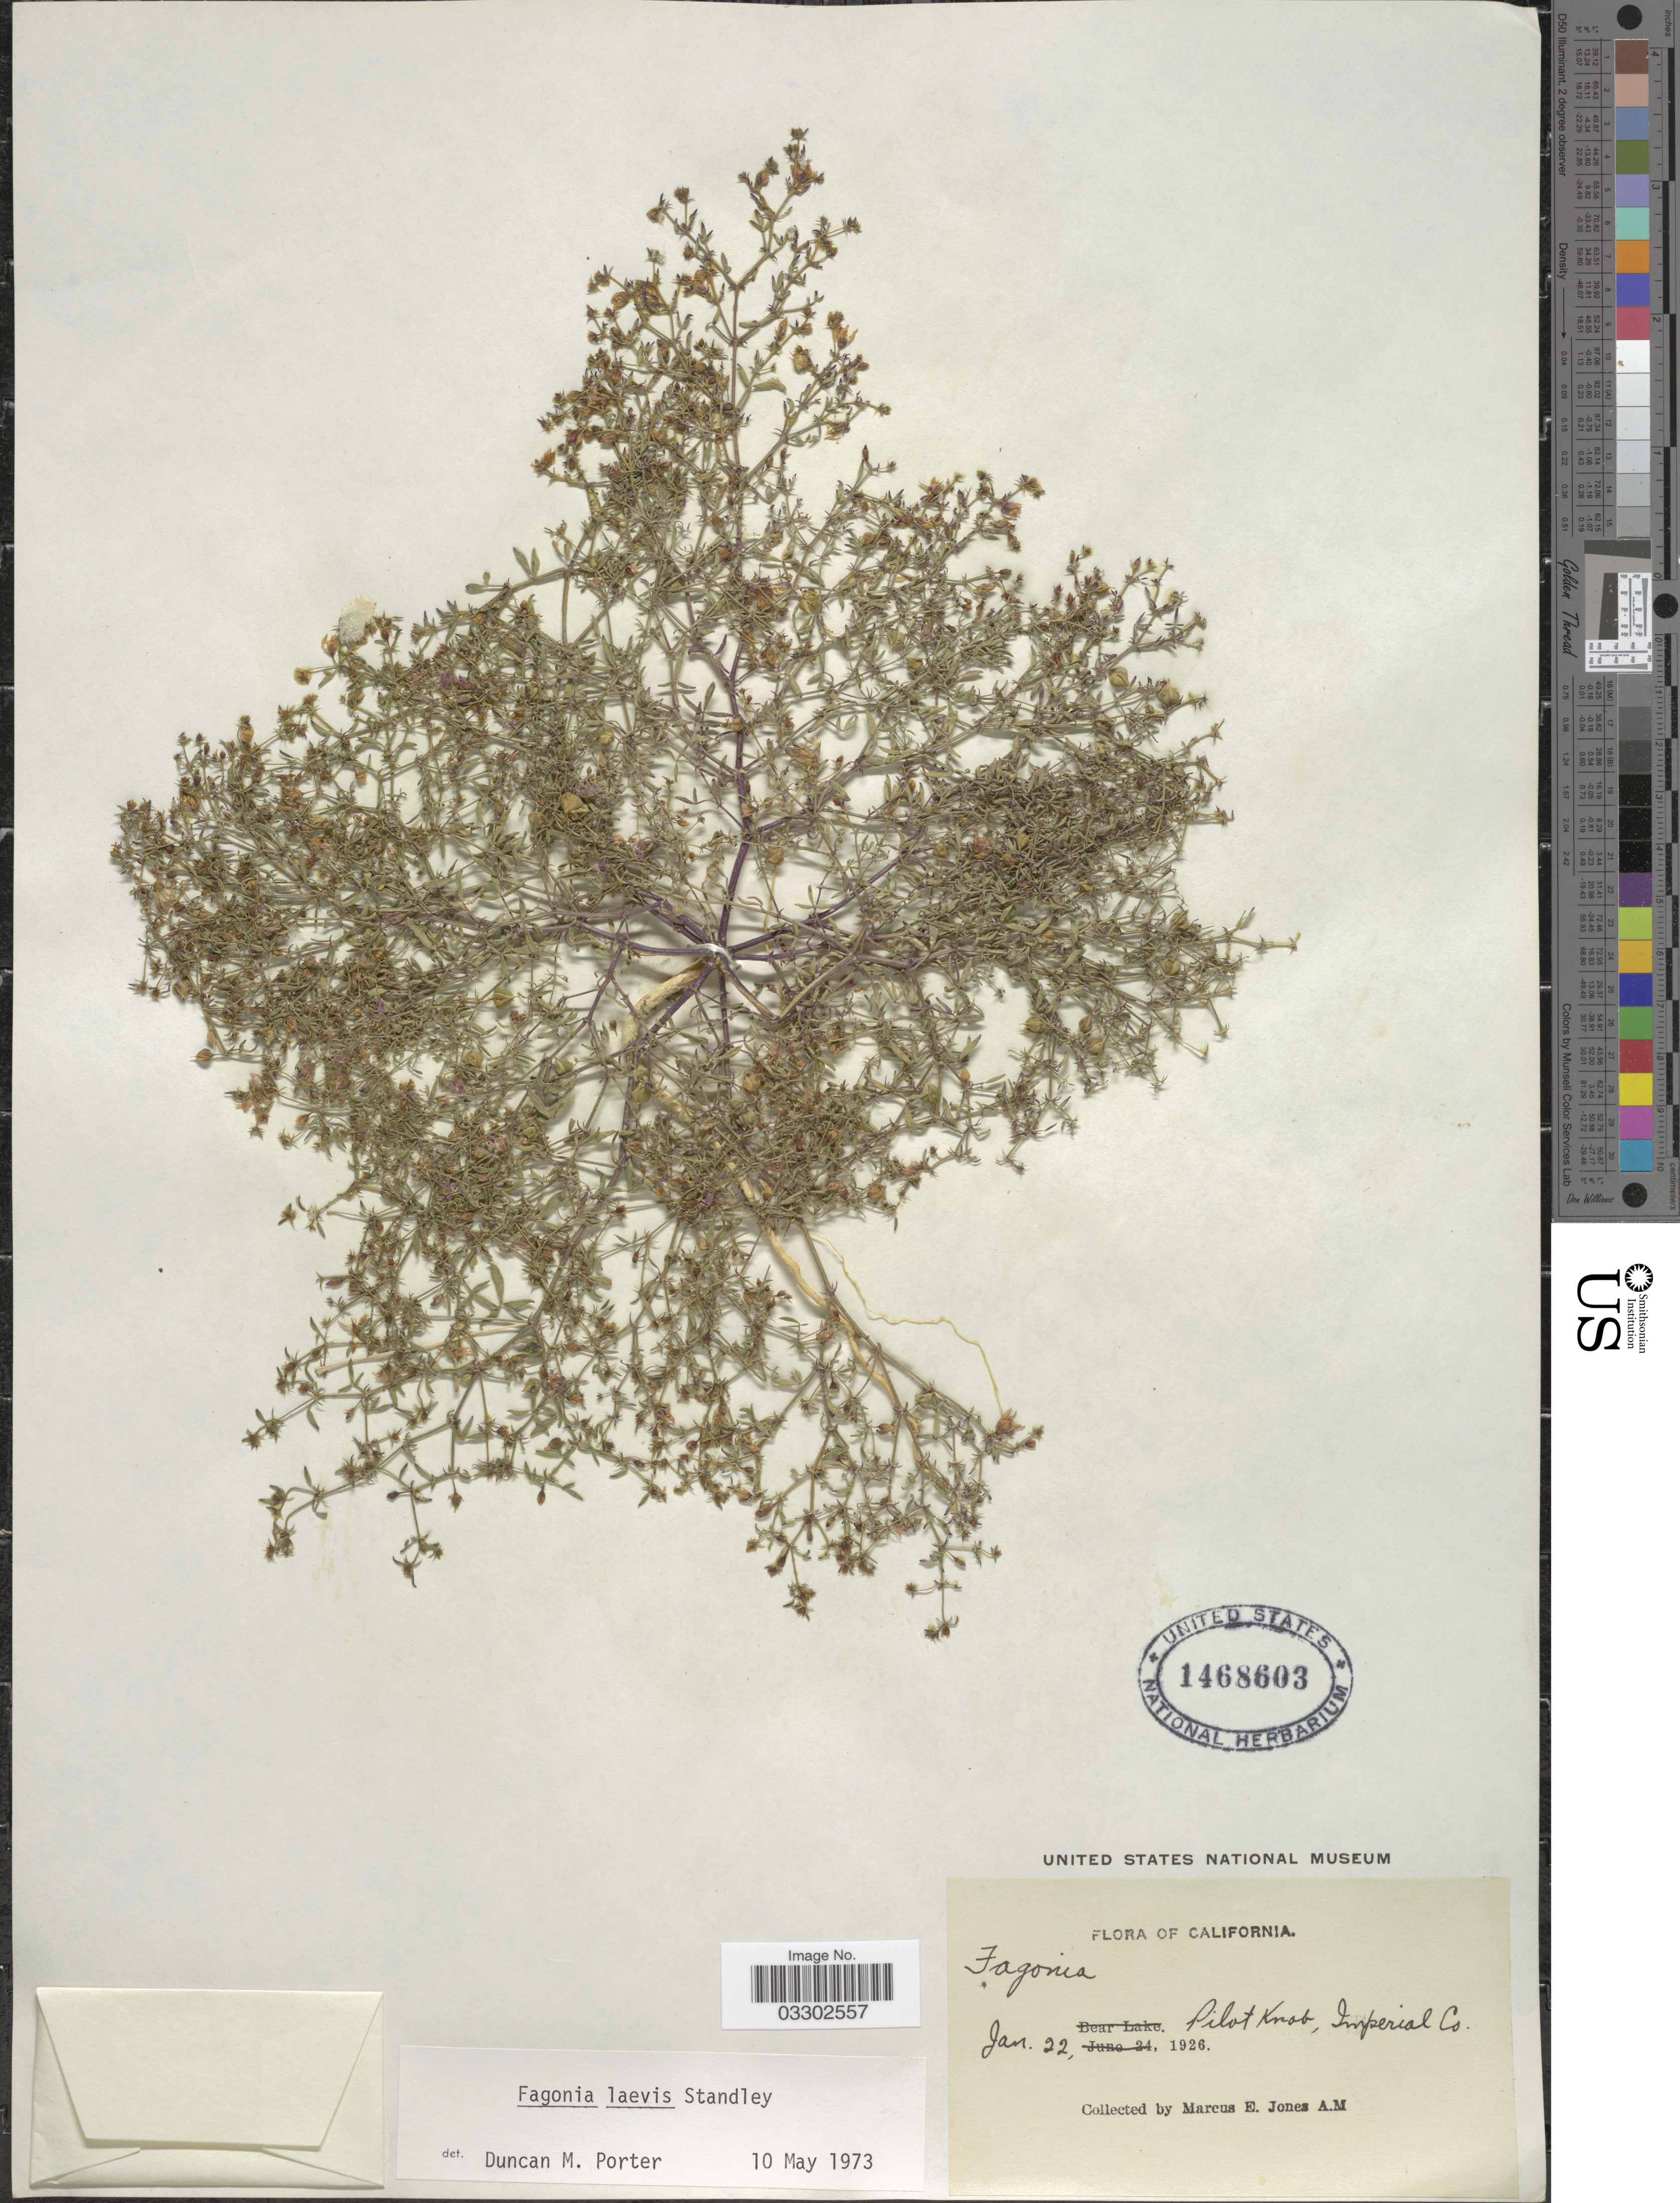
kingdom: Plantae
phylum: Tracheophyta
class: Magnoliopsida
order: Zygophyllales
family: Zygophyllaceae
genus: Fagonia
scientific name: Fagonia laevis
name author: Standl.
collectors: M. E. Jones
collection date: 1926-01-22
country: United States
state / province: California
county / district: Imperial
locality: Pilot Knob, Imperial Co.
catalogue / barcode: US 1468603